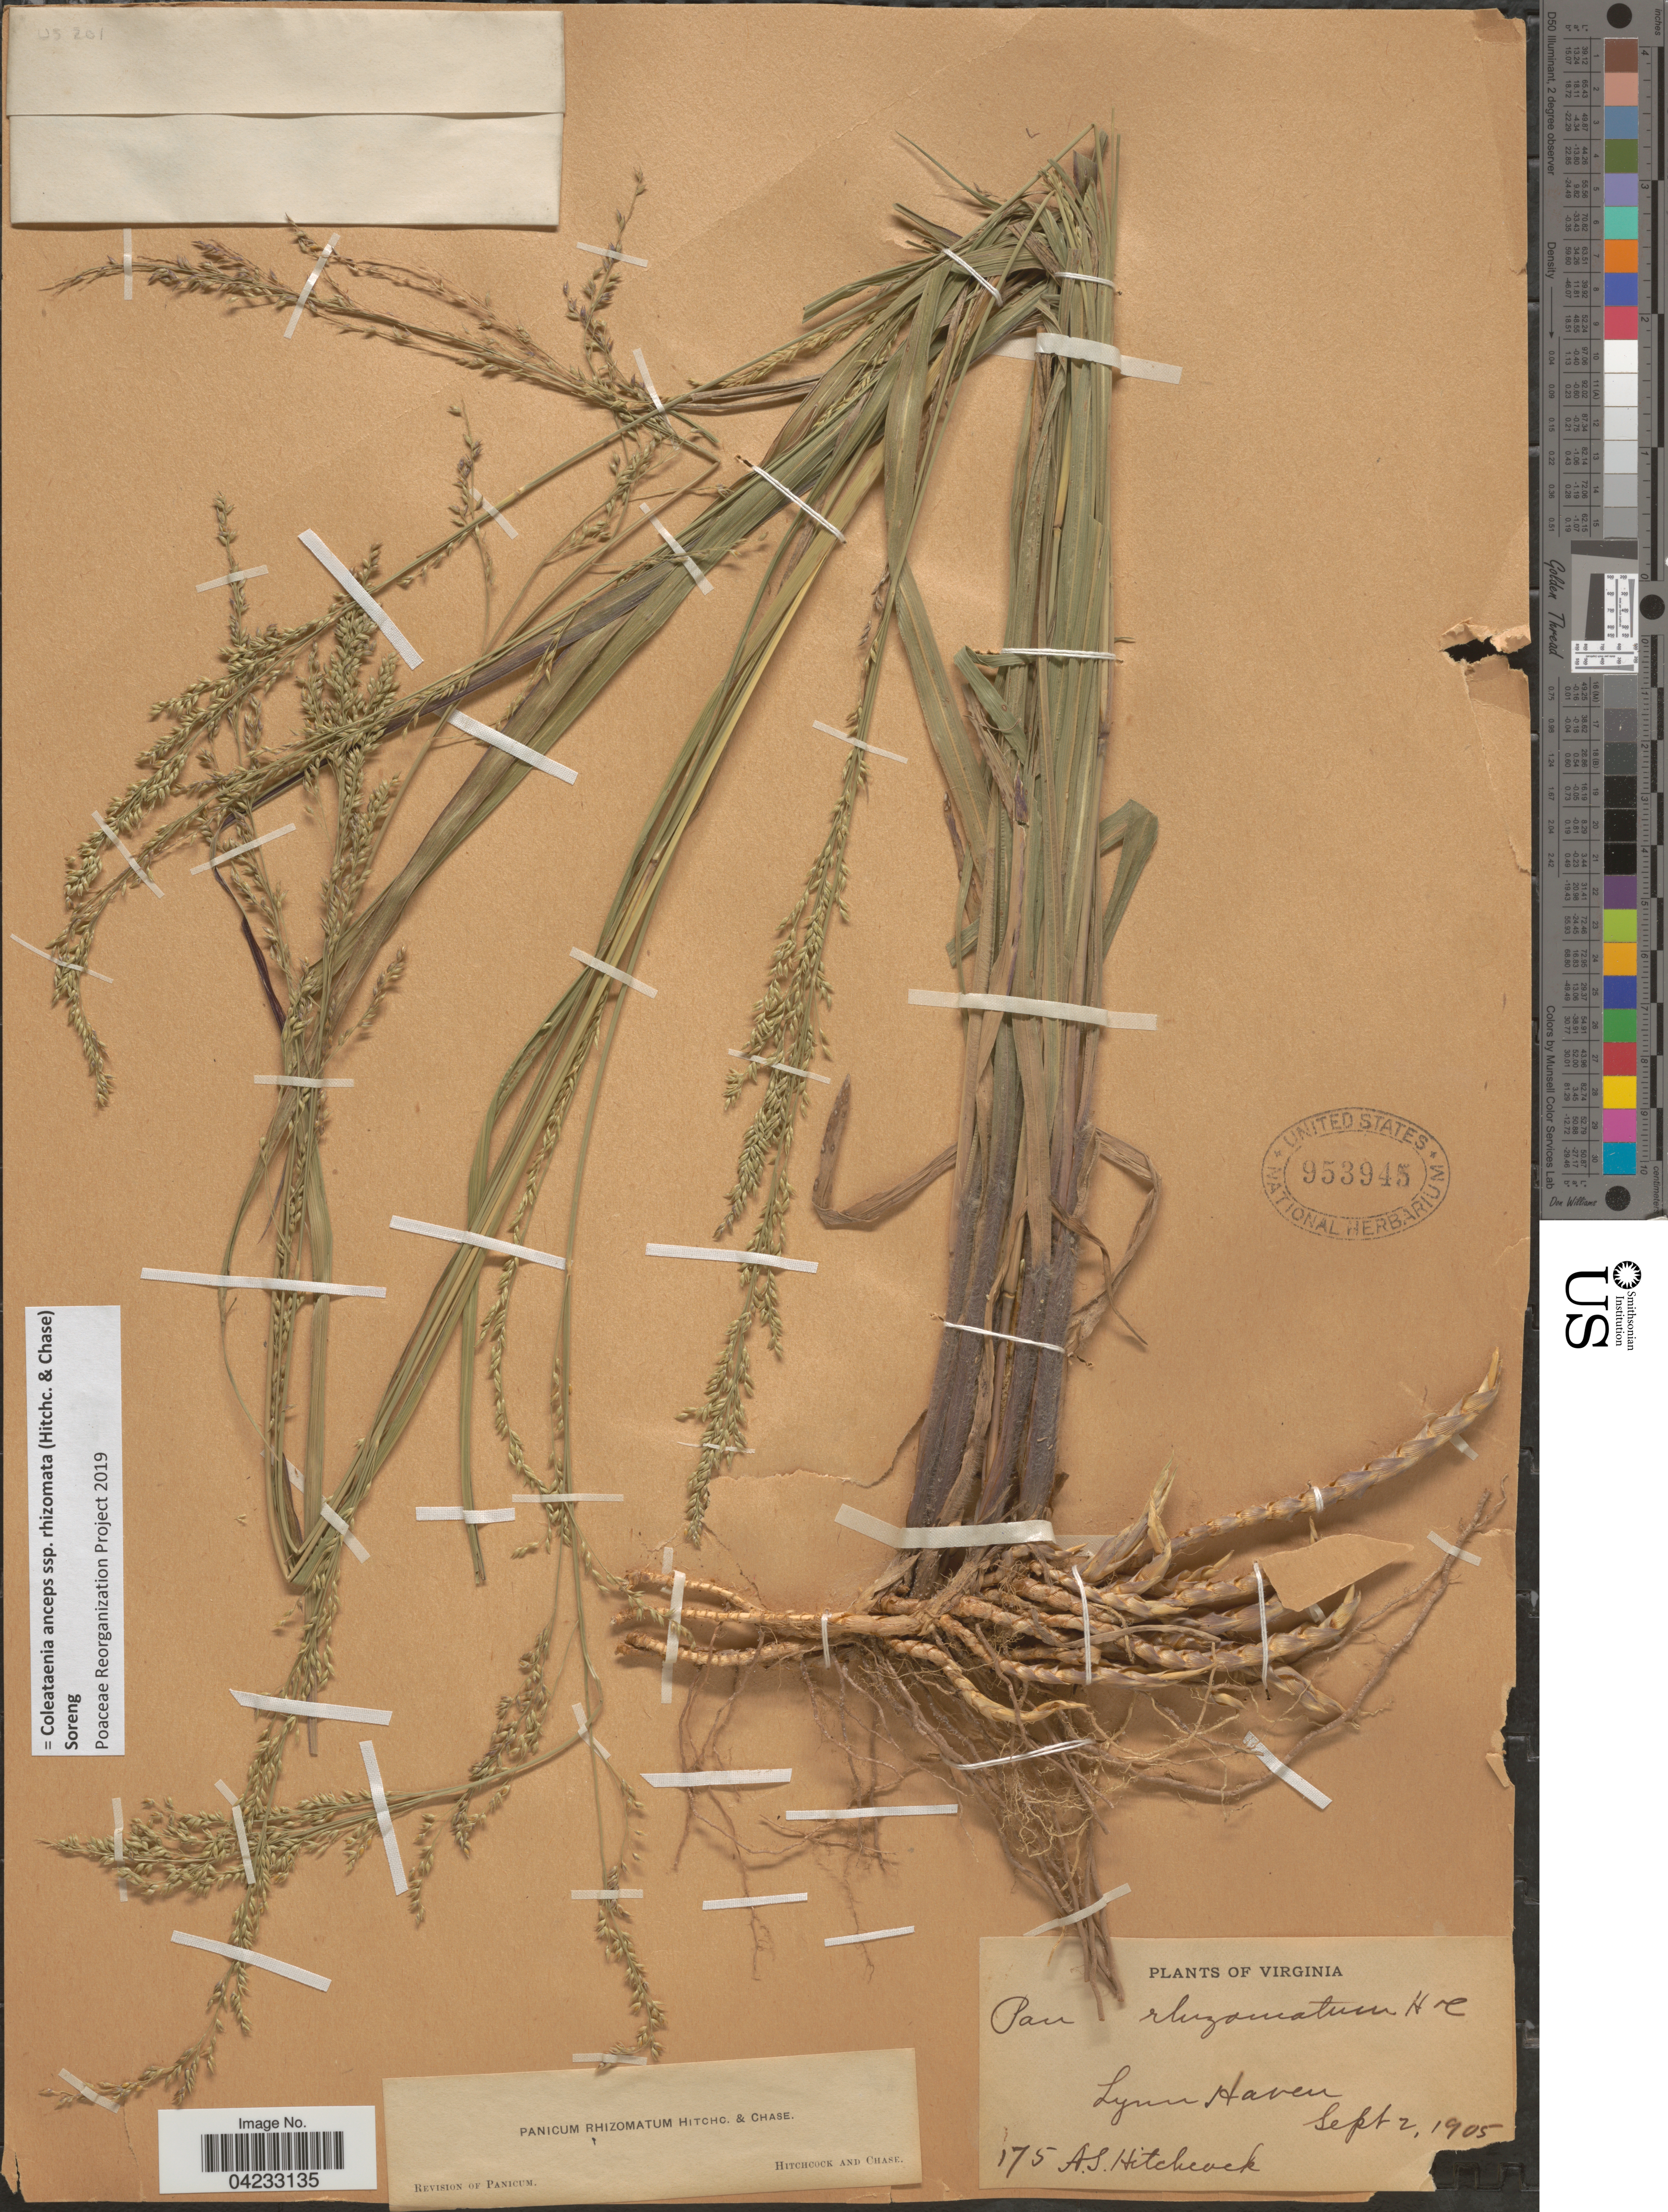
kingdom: Plantae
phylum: Tracheophyta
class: Liliopsida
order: Poales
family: Poaceae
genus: Coleataenia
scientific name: Coleataenia anceps subsp. rhizomata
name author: (Hitchc. & Chase) Soreng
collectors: A. S. Hitchcock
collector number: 175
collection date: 1905-09-02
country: United States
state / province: Virginia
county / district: City of Virginia Beach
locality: Lynn Haven.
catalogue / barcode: US 953945